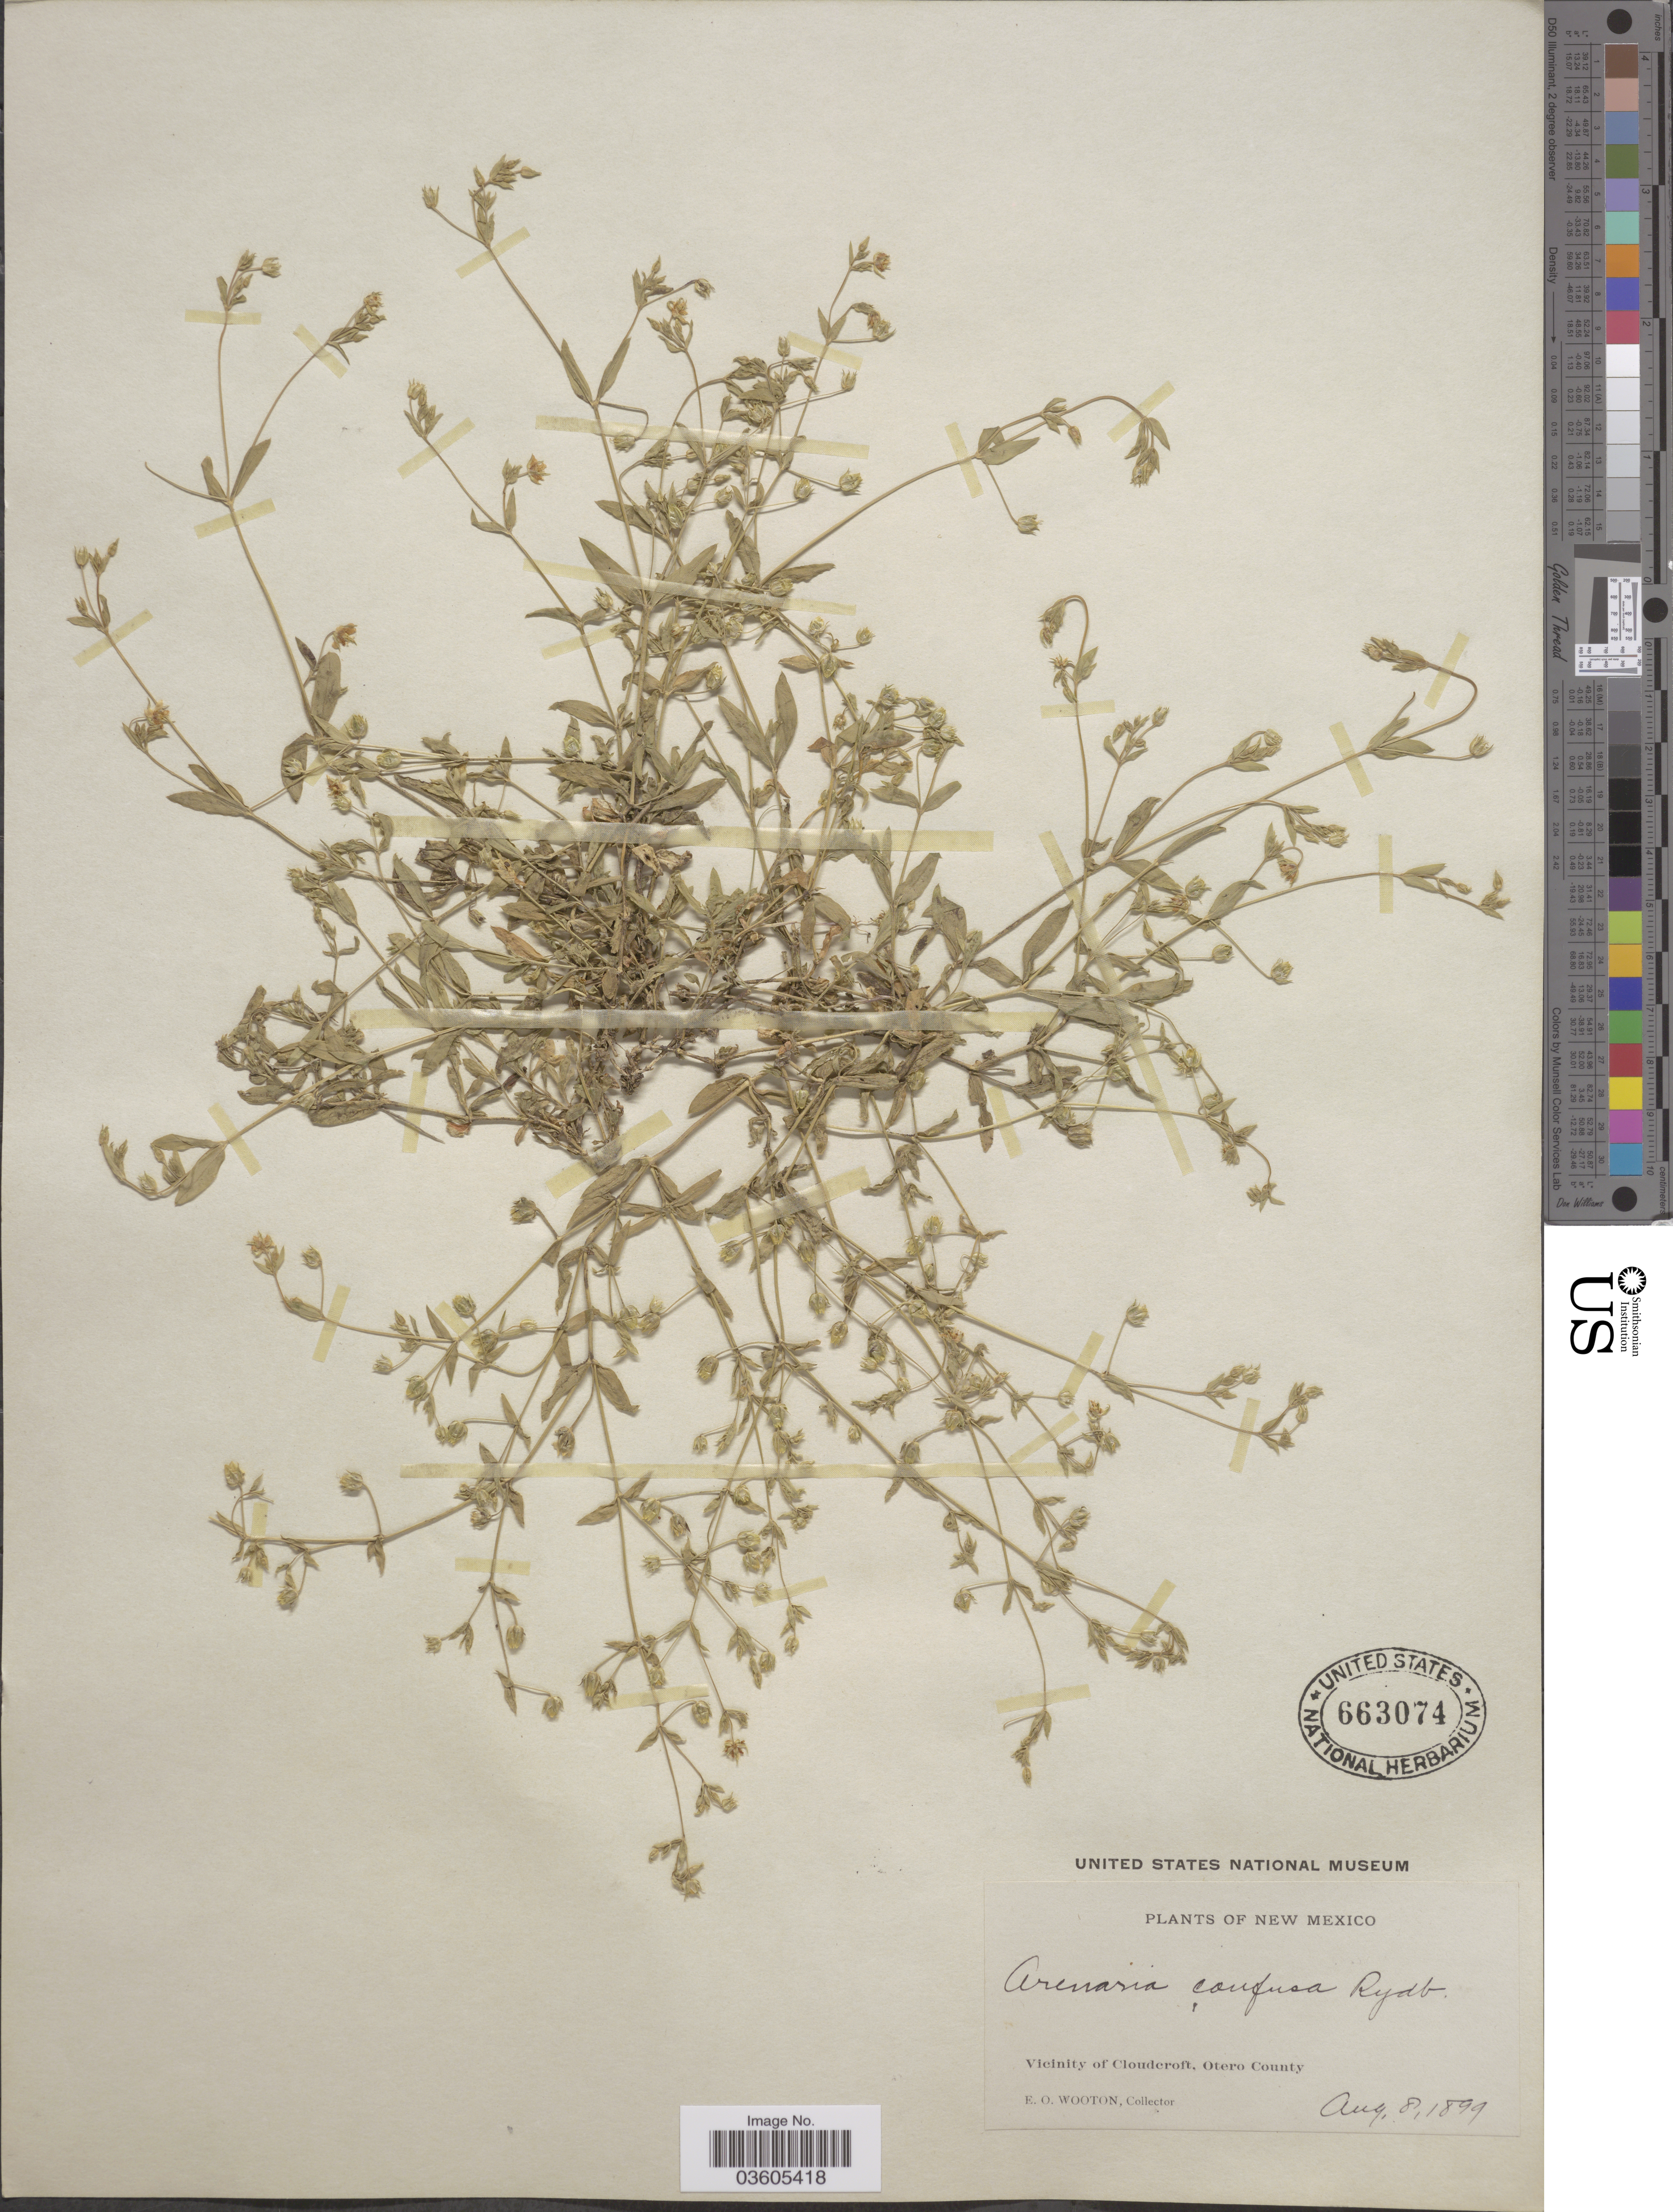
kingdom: Plantae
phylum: Tracheophyta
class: Magnoliopsida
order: Caryophyllales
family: Caryophyllaceae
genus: Arenaria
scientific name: Arenaria confusa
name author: Rydb.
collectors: E. O. Wooton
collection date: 1899-08-08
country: United States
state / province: New Mexico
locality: Vicinity of Cloudcroft, Otero County.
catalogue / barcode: US 663074